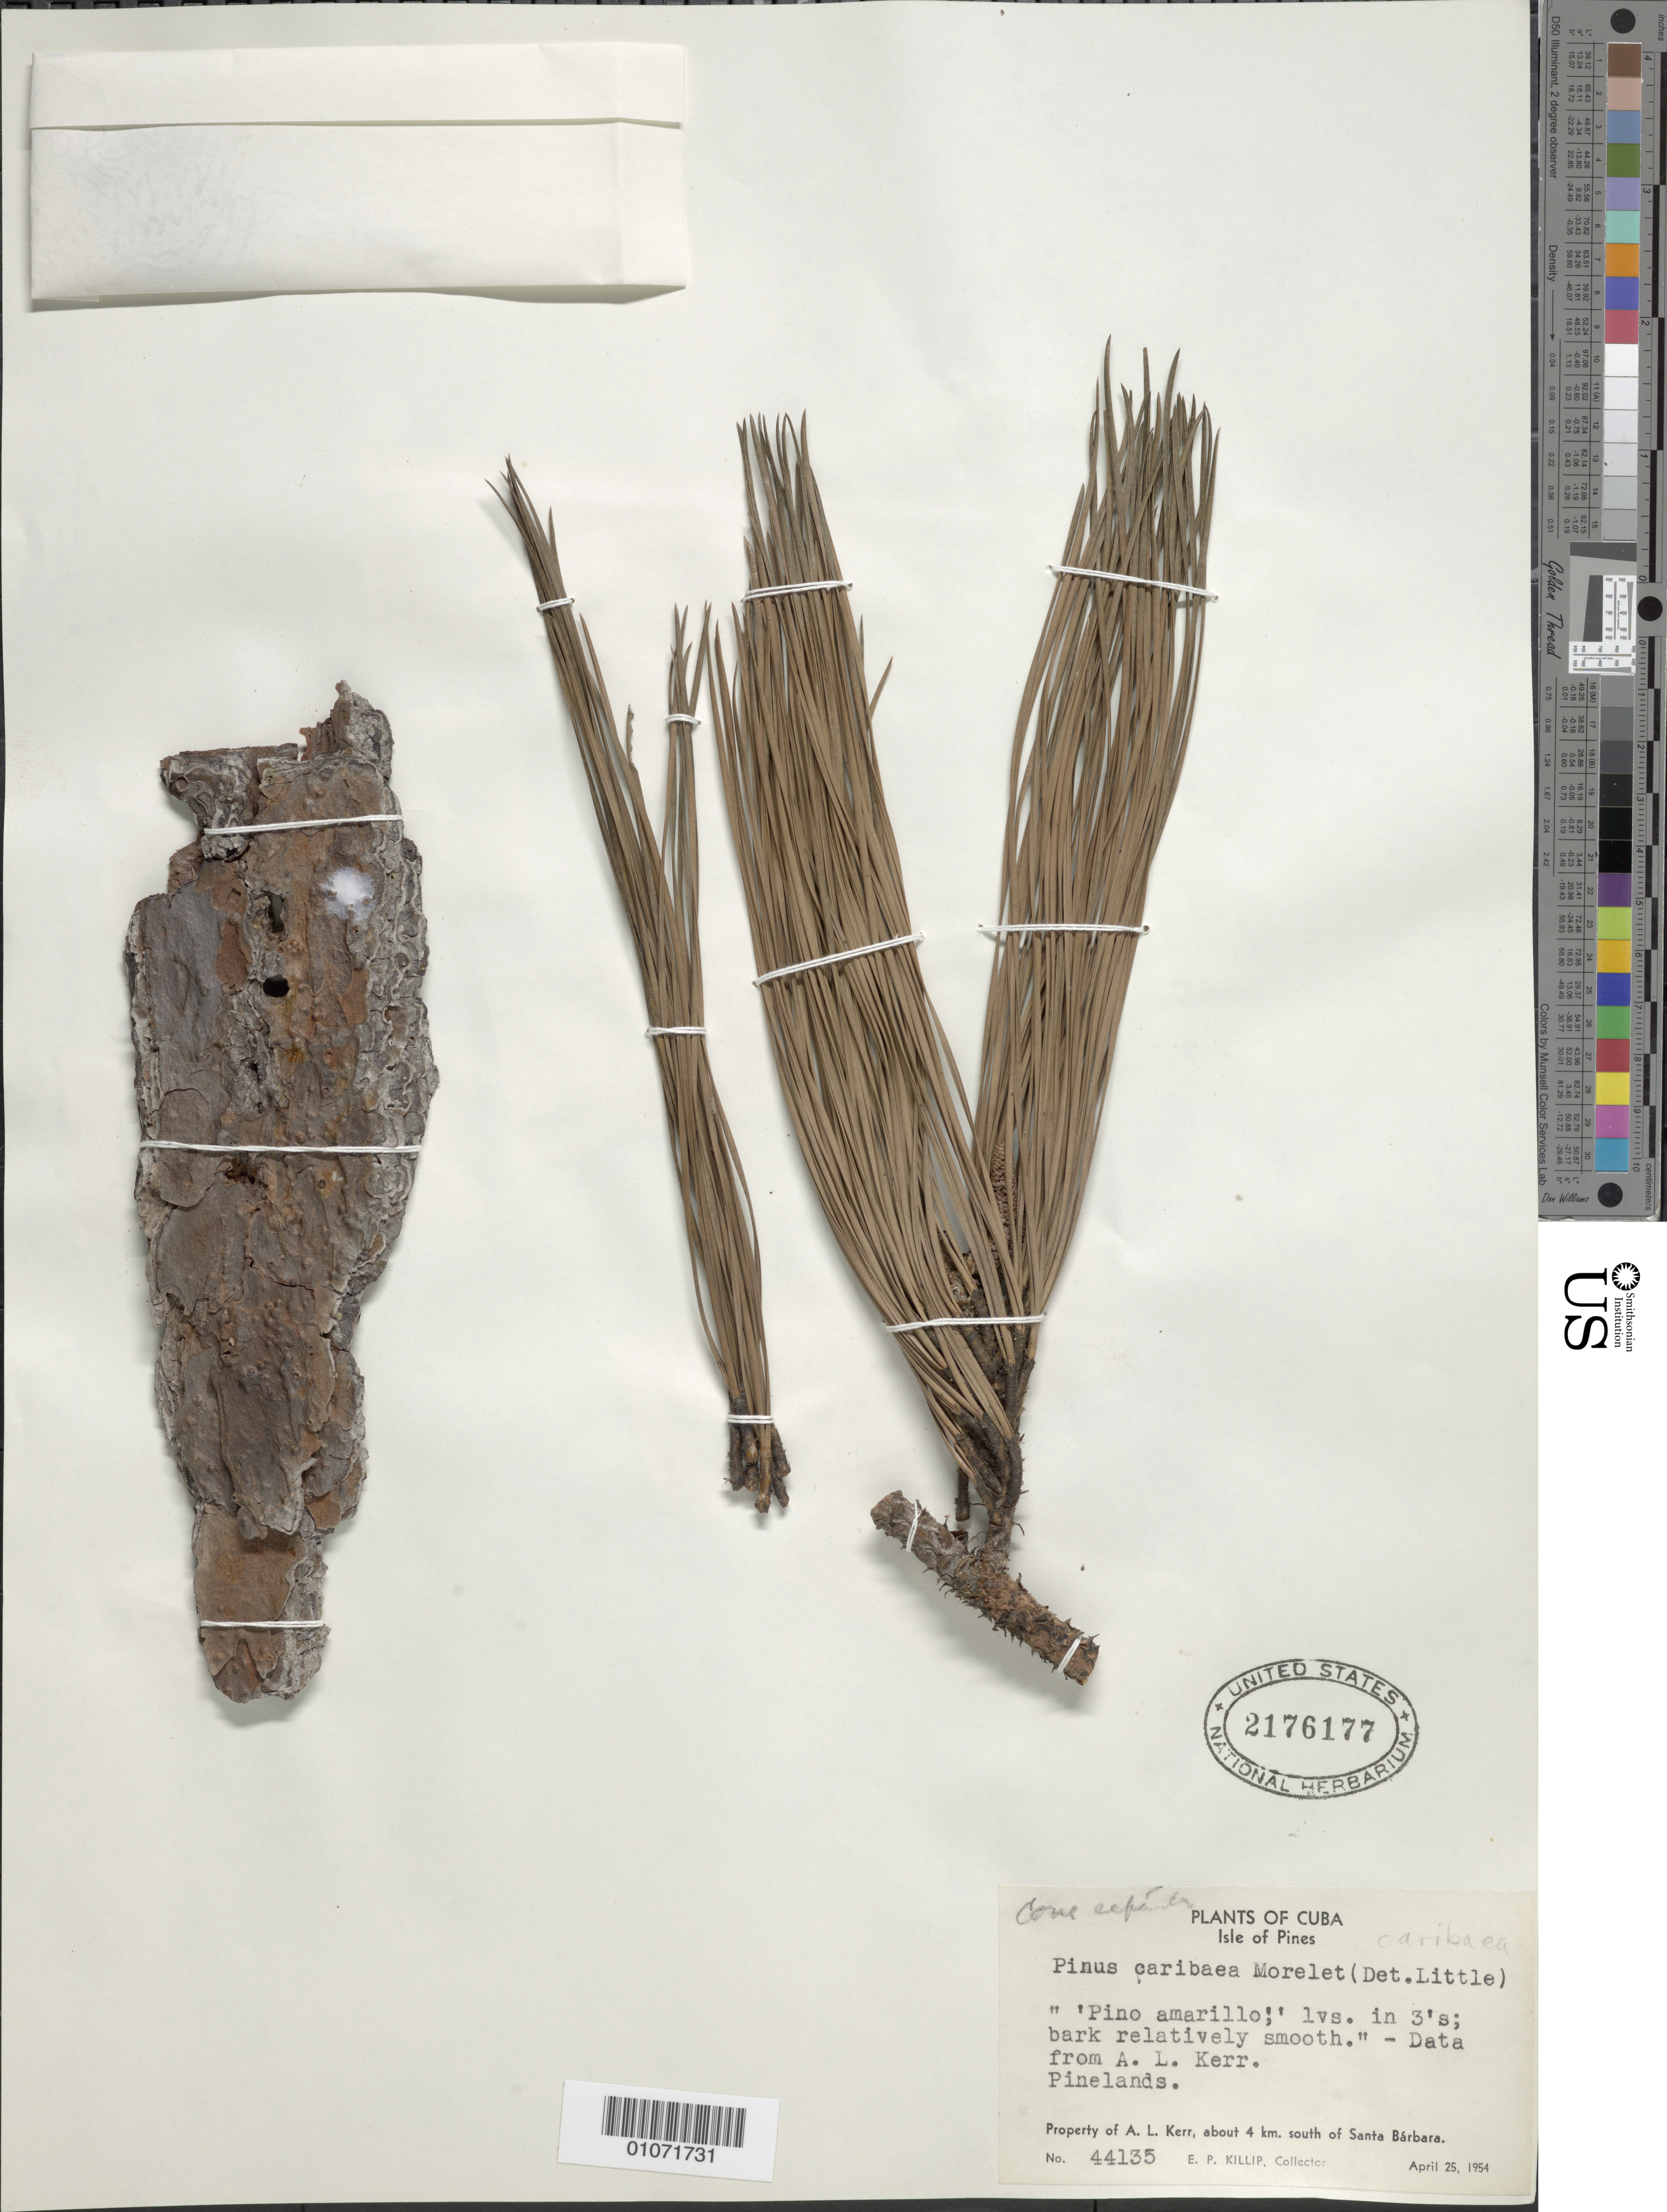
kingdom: Plantae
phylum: Tracheophyta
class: Pinopsida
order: Pinales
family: Pinaceae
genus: Pinus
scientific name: Pinus caribaea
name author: Morelet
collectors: E. P. Killip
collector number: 44135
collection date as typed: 25 Apr 1954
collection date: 1954-04-25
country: Cuba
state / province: Isla de La Juventud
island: Isla de la Juventud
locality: Isle of Pines Data from A L Kerr Pinelands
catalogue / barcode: US 2176177